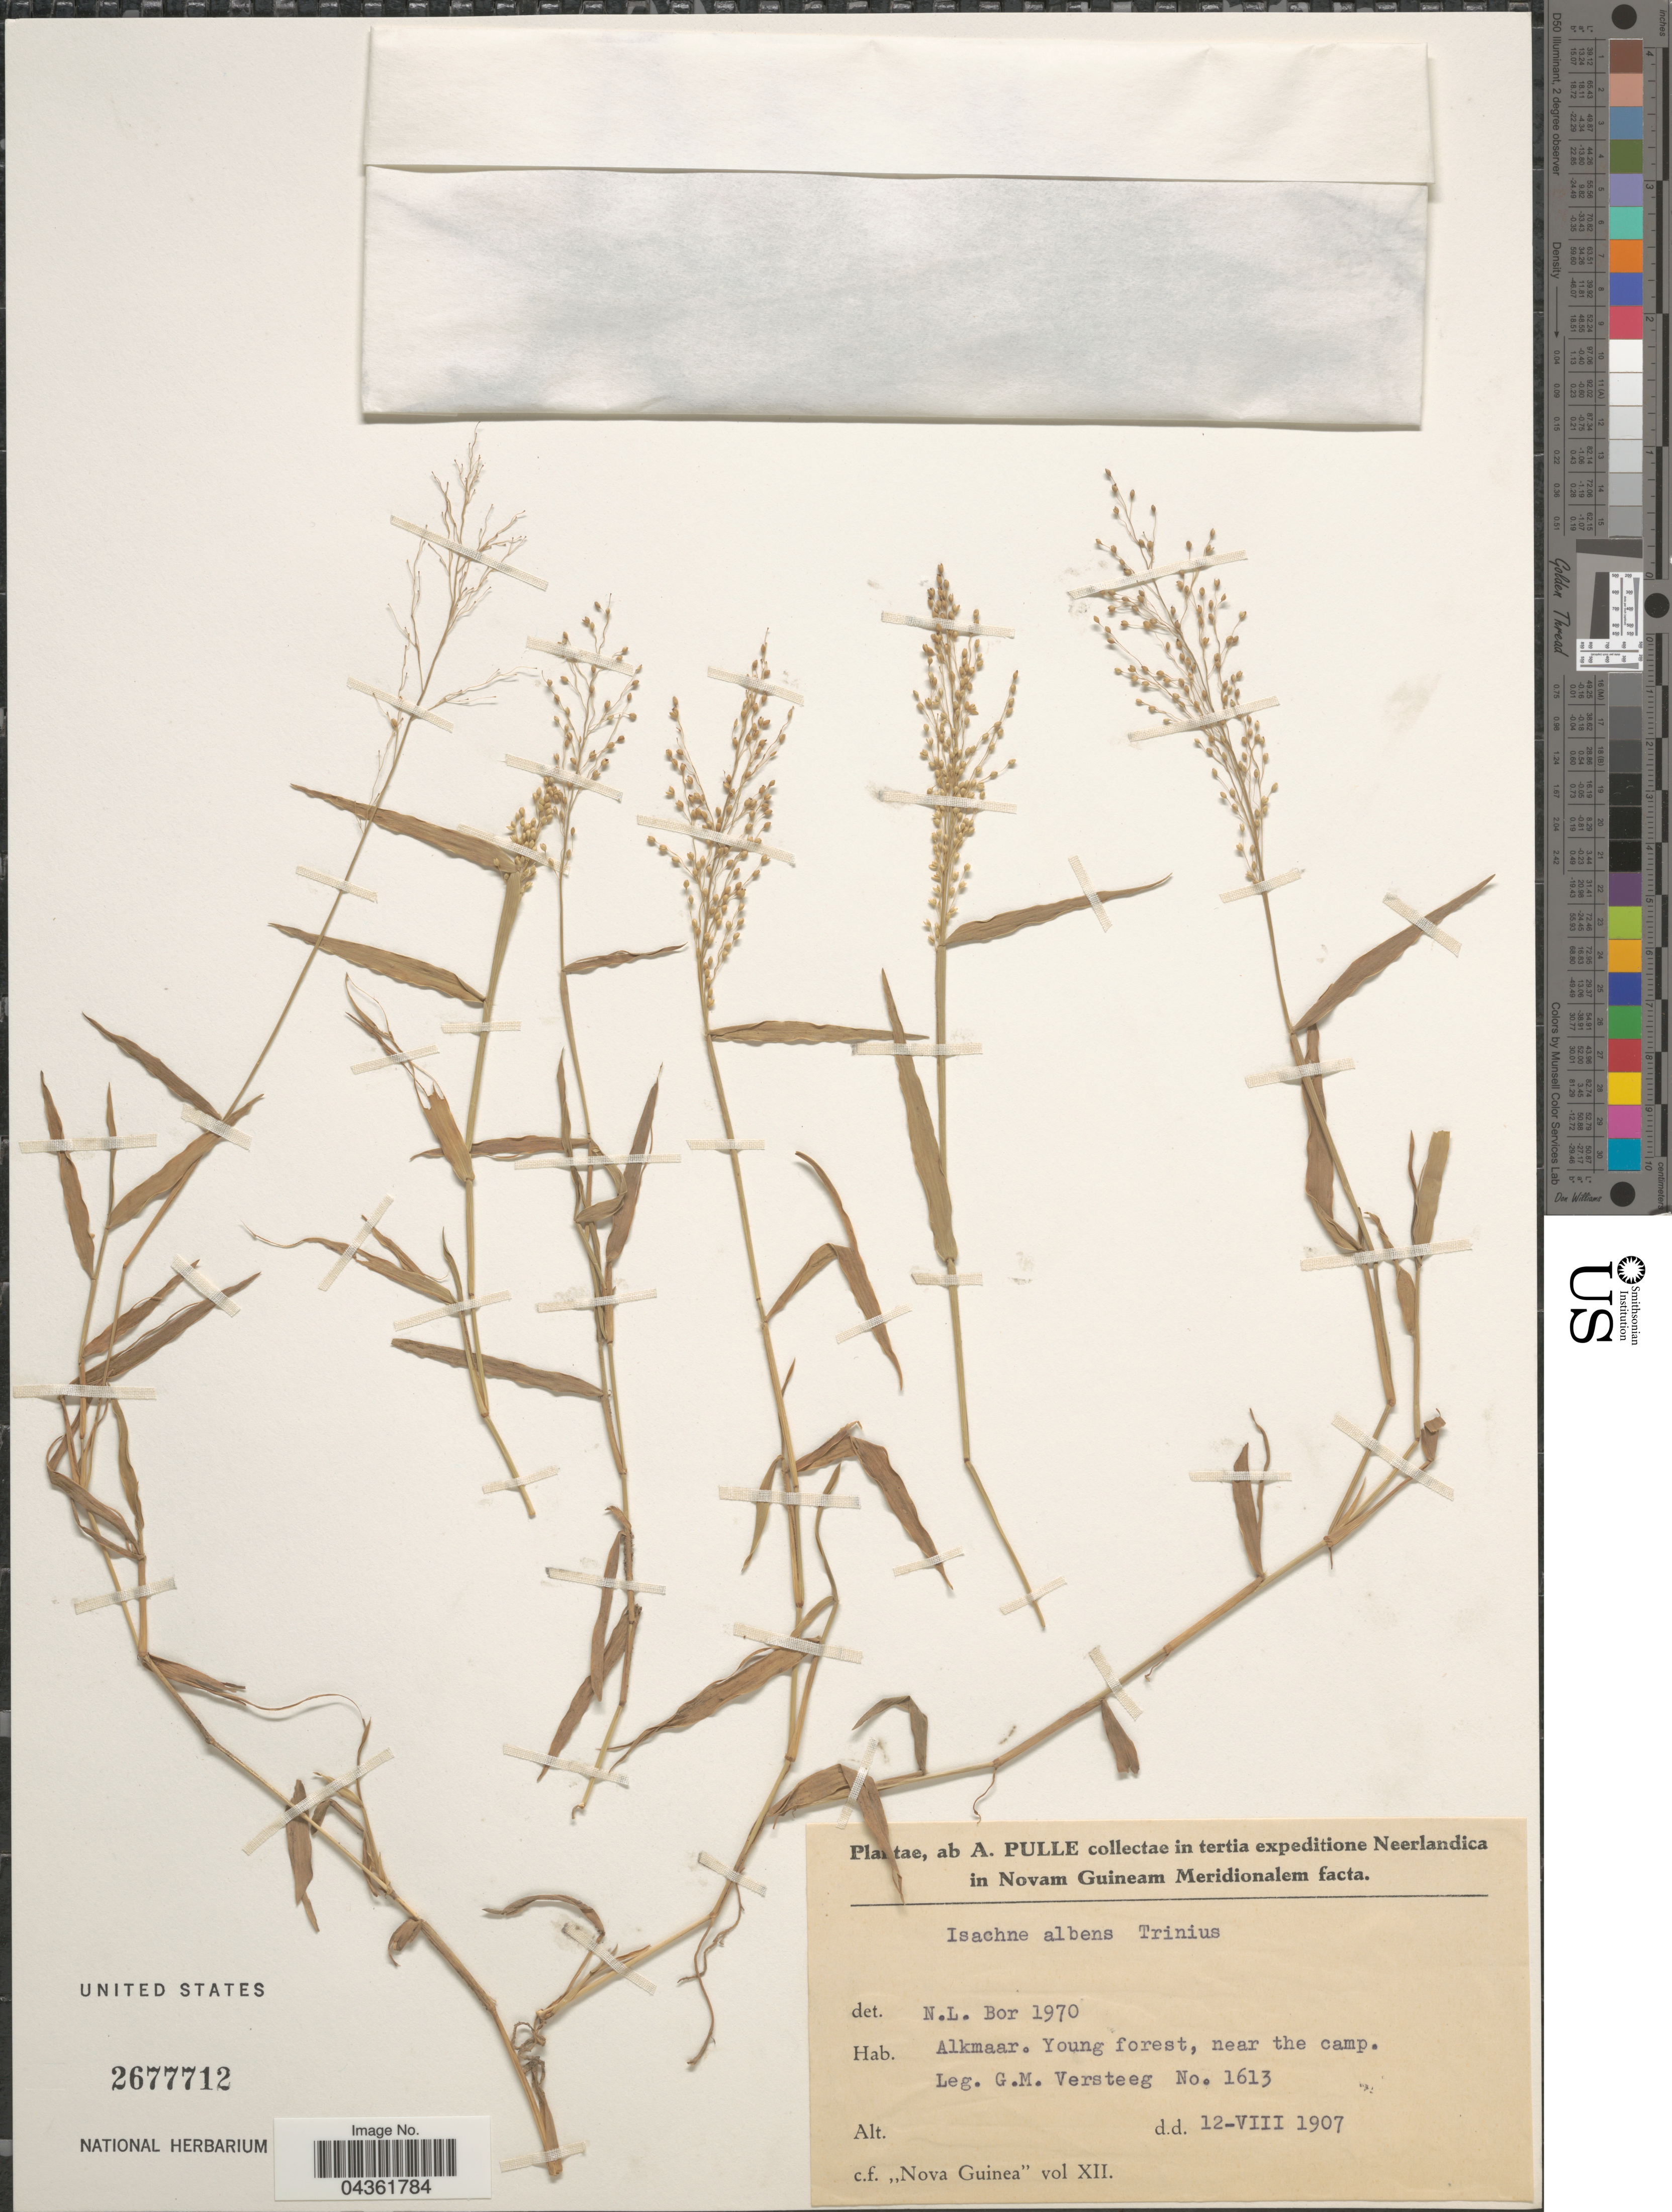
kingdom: Plantae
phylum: Tracheophyta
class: Liliopsida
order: Poales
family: Poaceae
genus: Isachne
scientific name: Isachne albens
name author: Trin.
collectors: G. Versteeg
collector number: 1613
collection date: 1907-08-12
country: Indonesia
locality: In tertia expeditione Neerlandica in Novam Guineam Meridionalem facta. Alkmaar. Young forest, near the camp.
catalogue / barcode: US 2677712